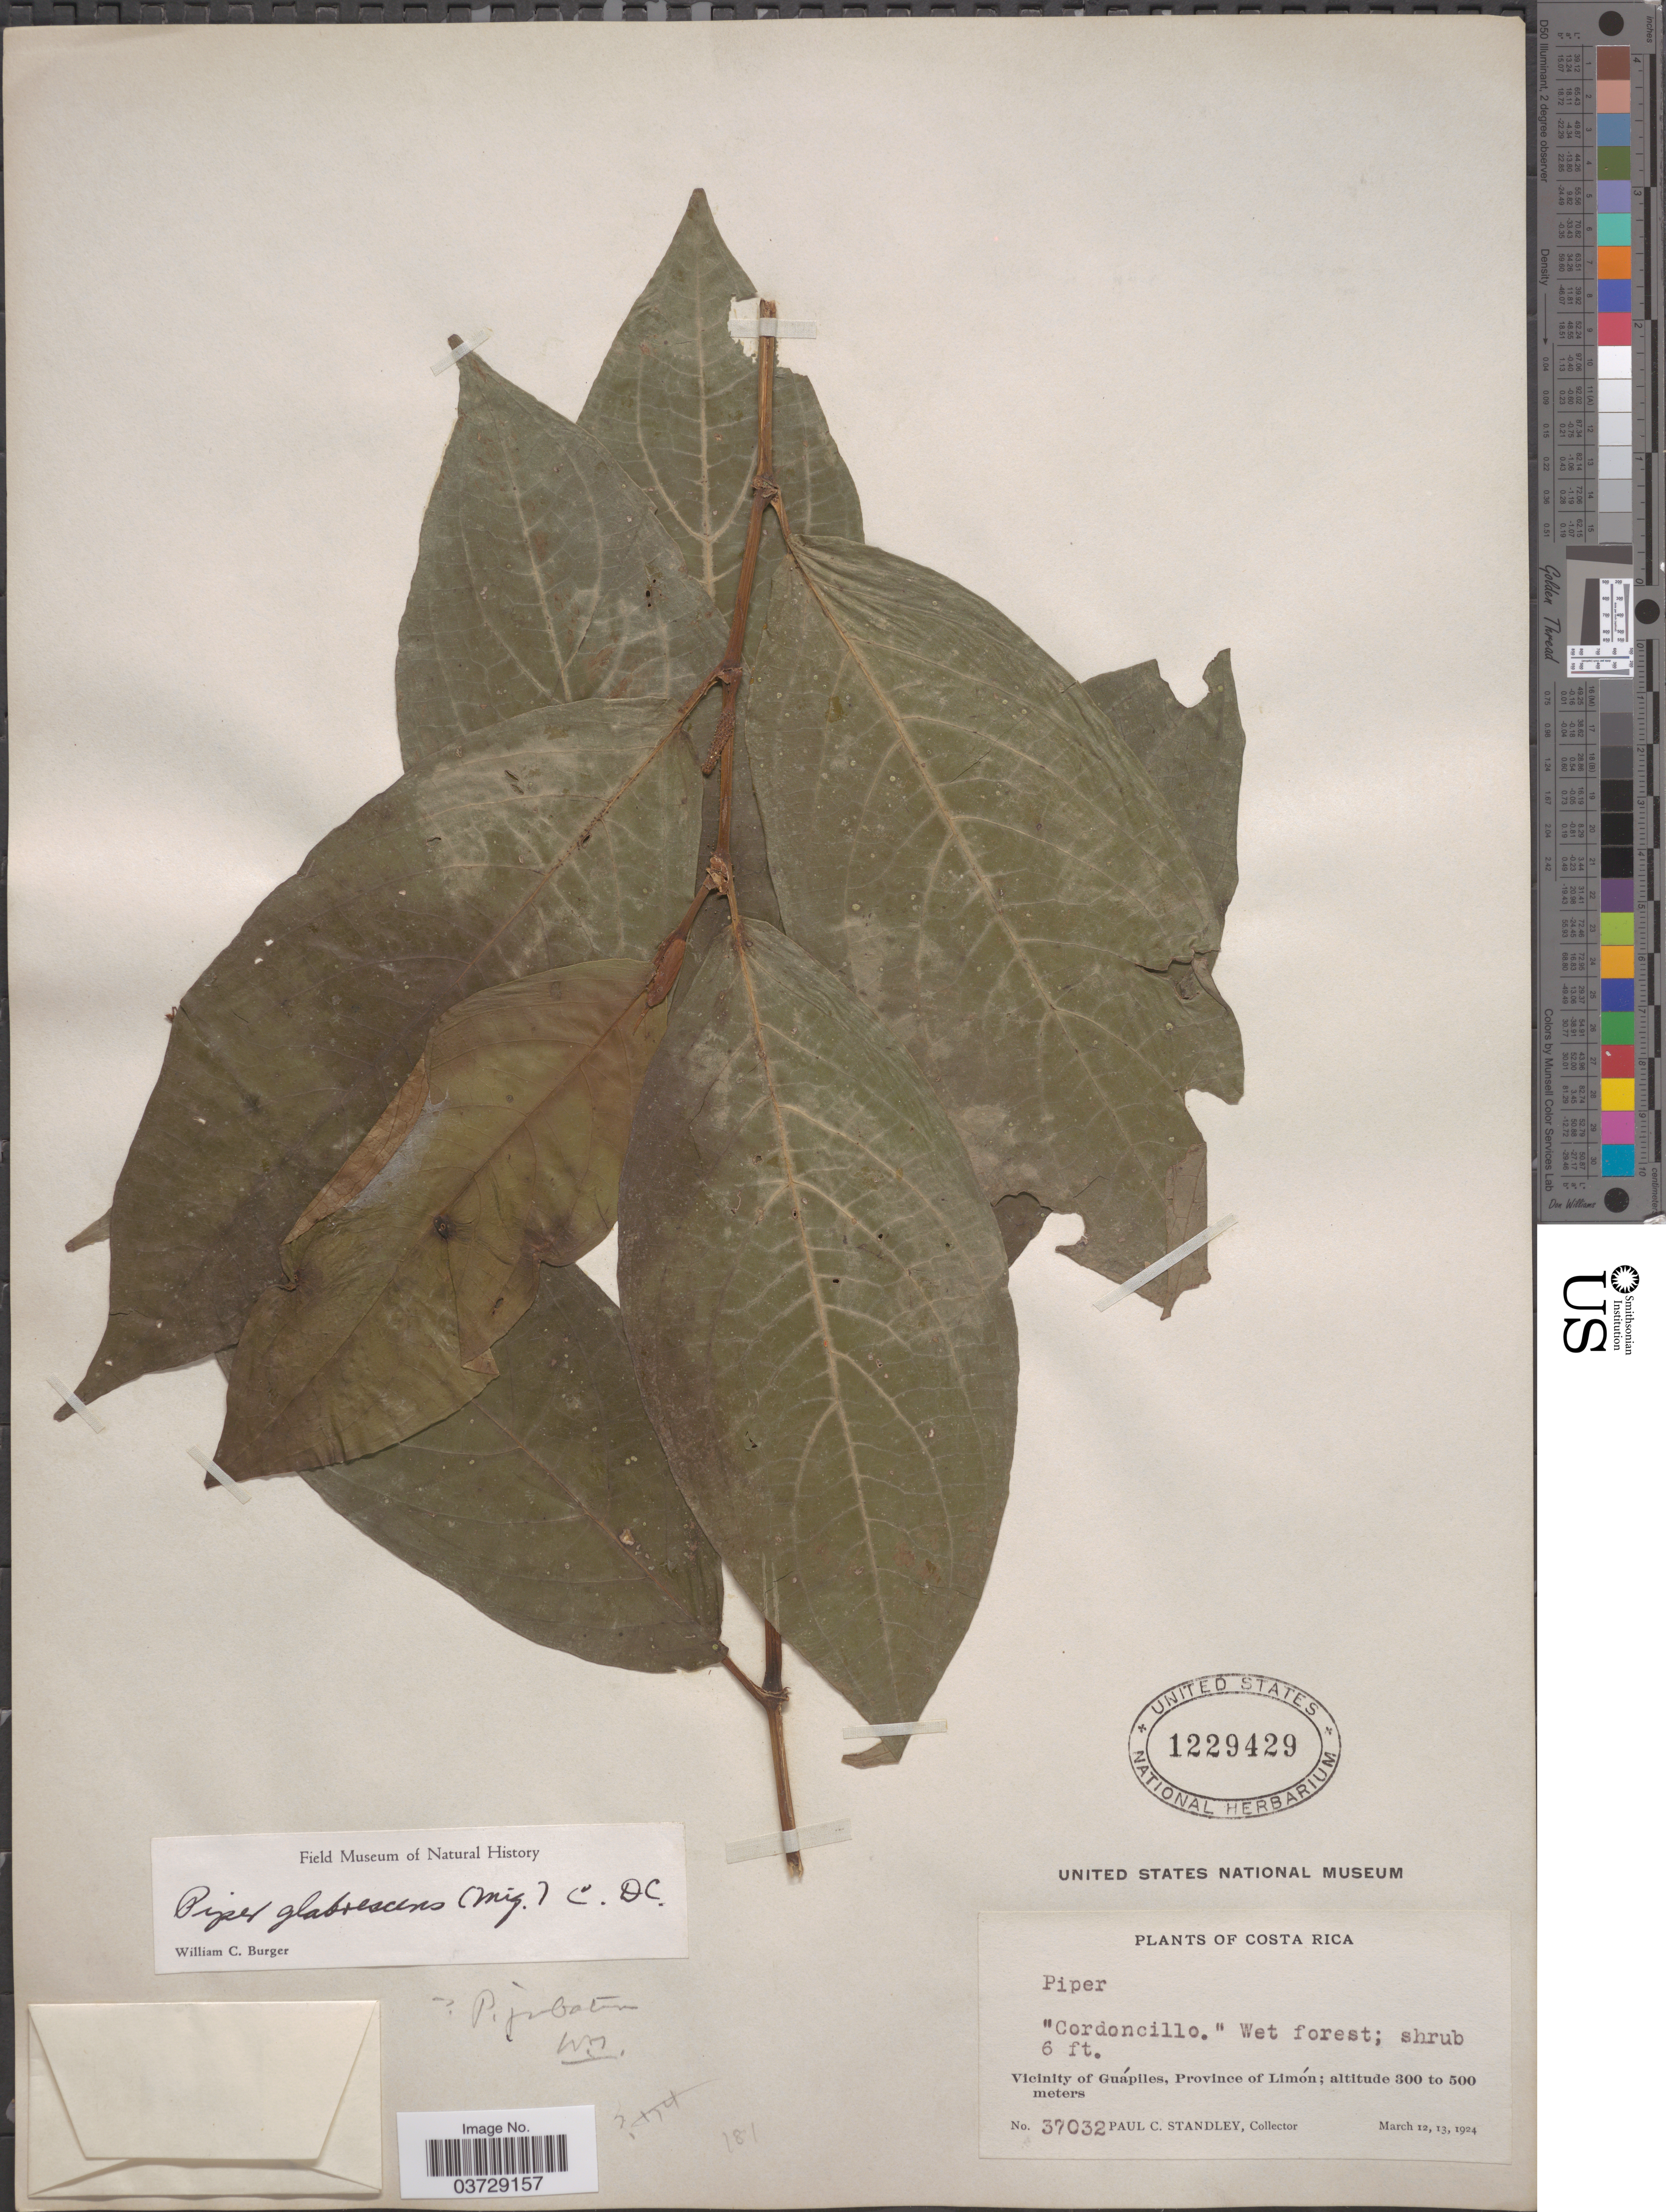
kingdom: Plantae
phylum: Tracheophyta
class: Magnoliopsida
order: Piperales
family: Piperaceae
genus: Piper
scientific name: Piper glabrescens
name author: (Miq.) C. DC.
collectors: P. C. Standley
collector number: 37032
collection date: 1924-03-12/1924-03-13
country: Costa Rica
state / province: Limón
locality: Vicinity of Guápiles.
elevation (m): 300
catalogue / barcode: US 1229429